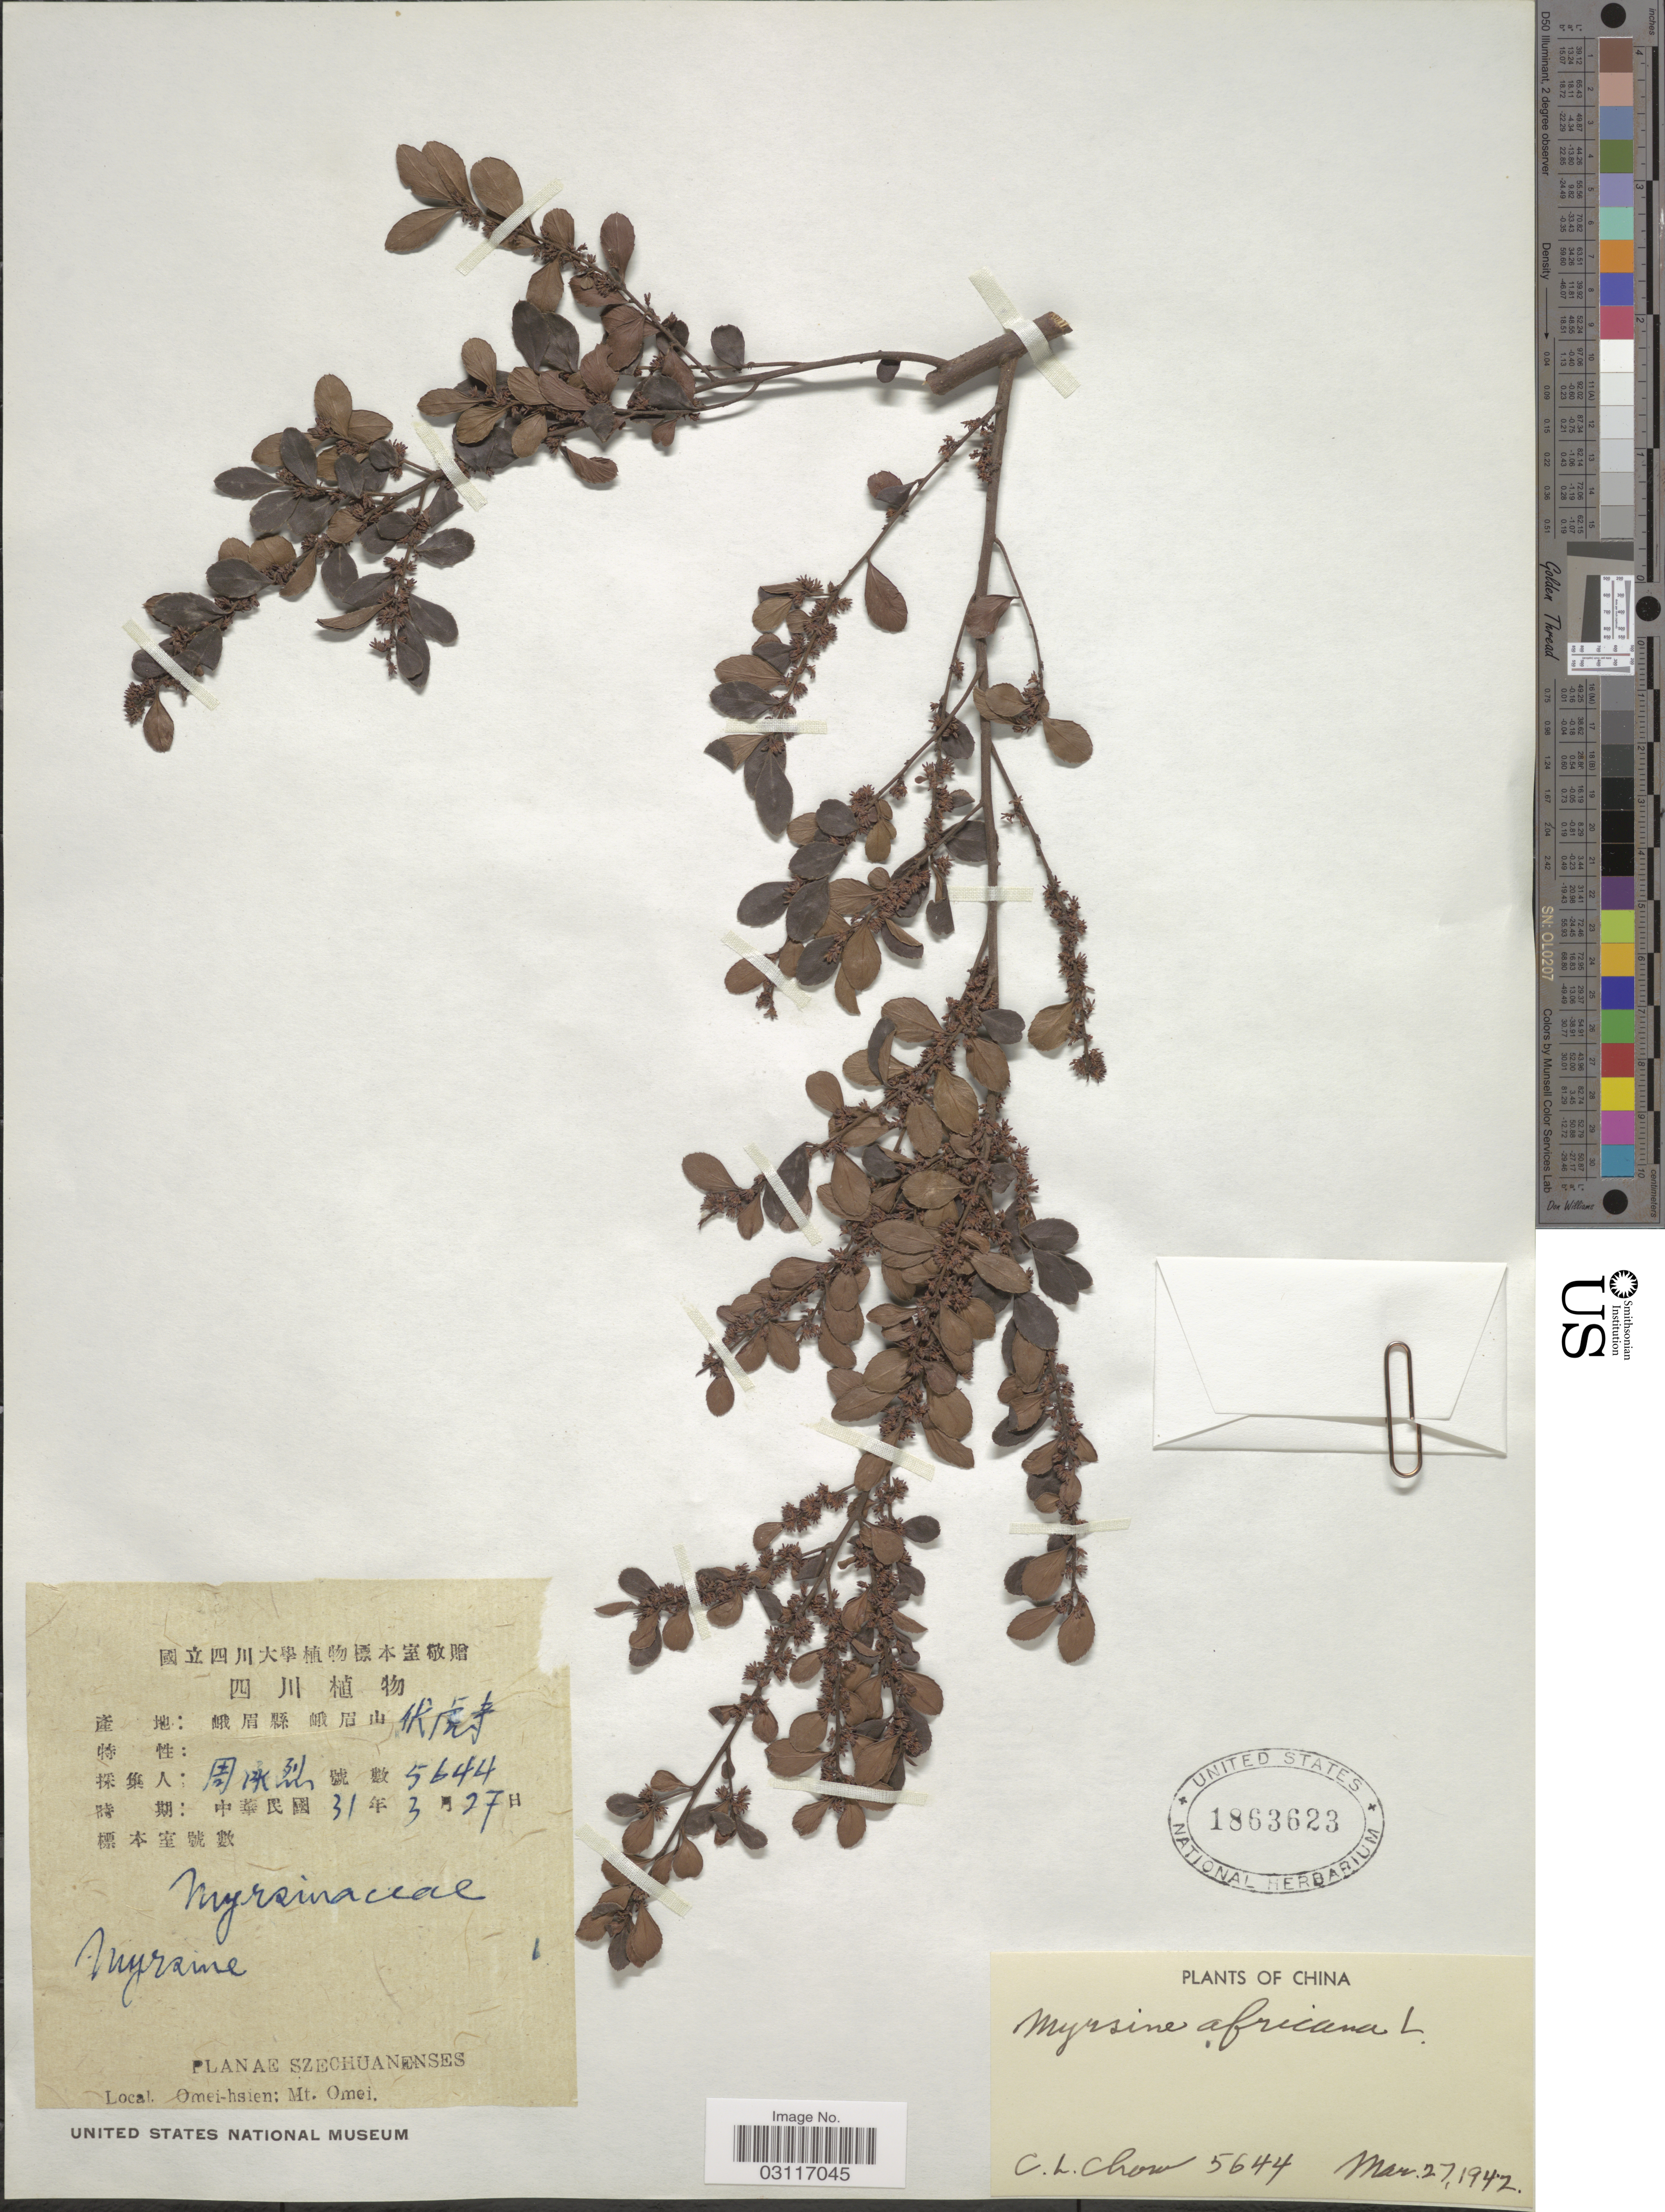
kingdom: Plantae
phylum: Tracheophyta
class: Magnoliopsida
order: Ericales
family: Primulaceae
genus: Myrsine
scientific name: Myrsine africana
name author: L.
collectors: C. Chow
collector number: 5644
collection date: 1942-03-27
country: China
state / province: Sichuan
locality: Szechuanenses. Omei-hsien; Mt. Omei.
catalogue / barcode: US 1863623